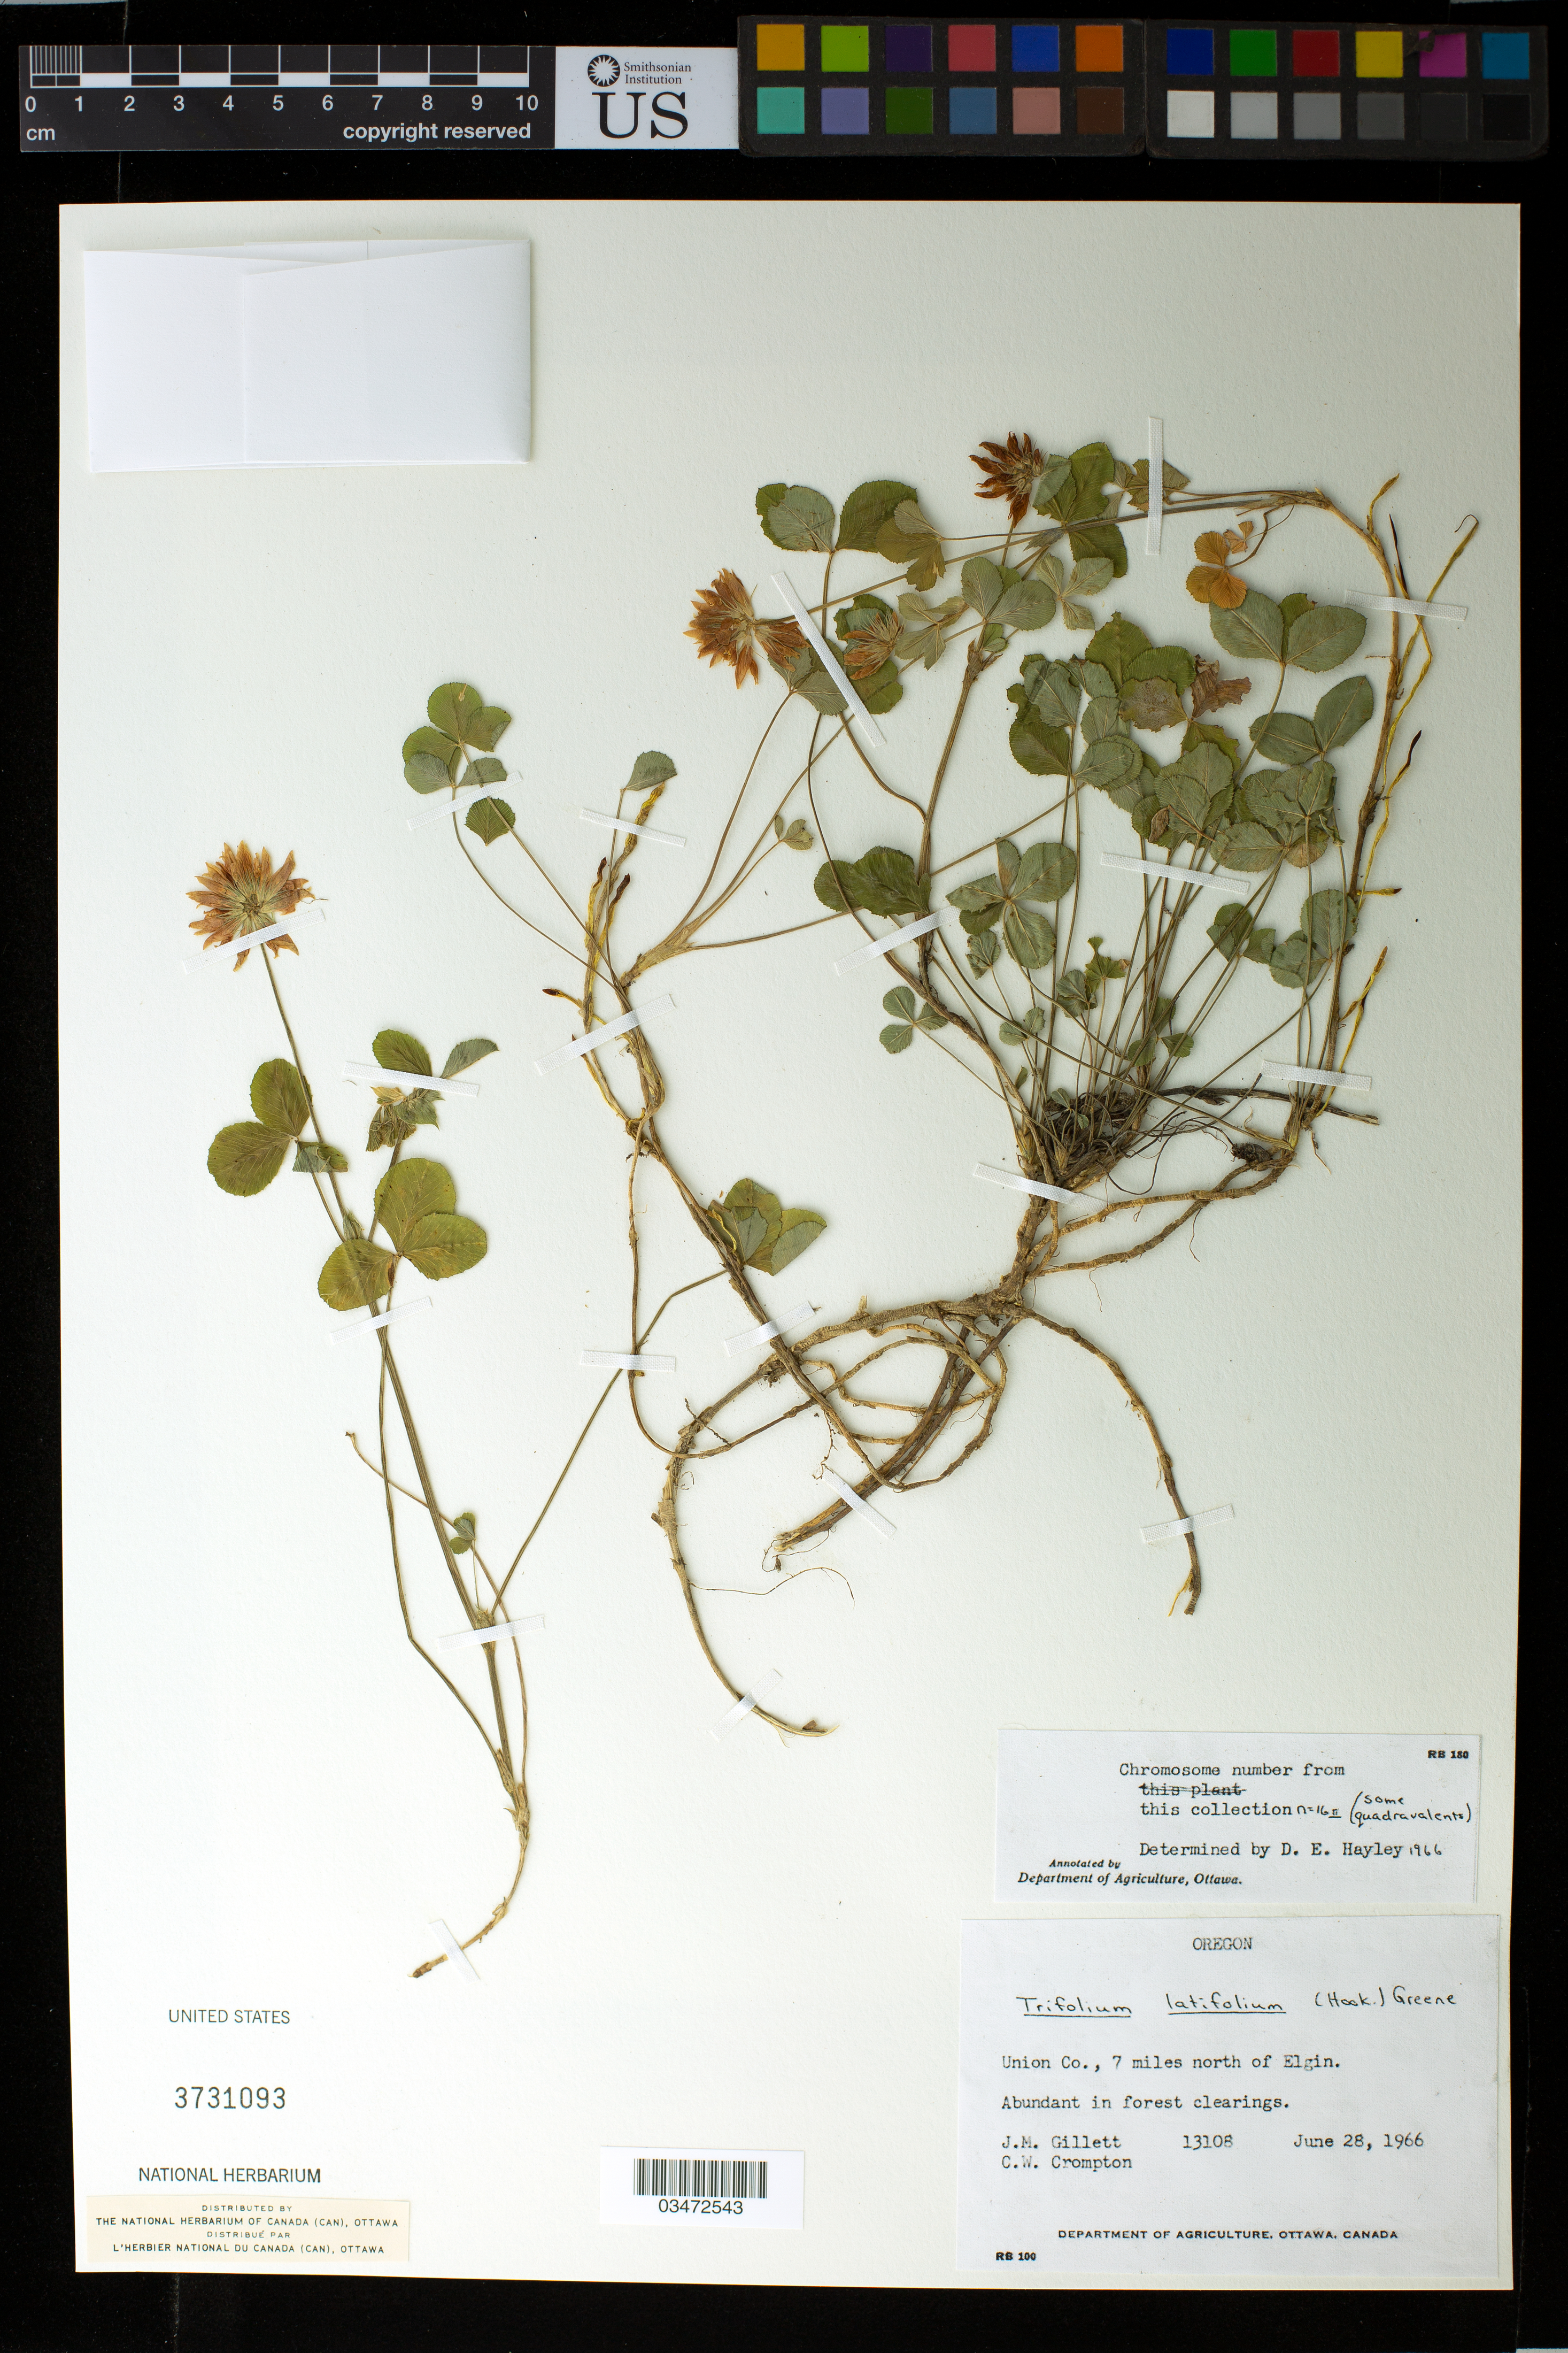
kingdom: Plantae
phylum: Tracheophyta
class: Magnoliopsida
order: Fabales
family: Fabaceae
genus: Trifolium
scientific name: Trifolium latifolium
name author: (Hook.) Greene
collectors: J. M. Gillett & C. W. Crompton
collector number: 13108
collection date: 1966-06-28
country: United States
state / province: Oregon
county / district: Union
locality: Union Co., 7 miles north of Elgin.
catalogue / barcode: US 3731093